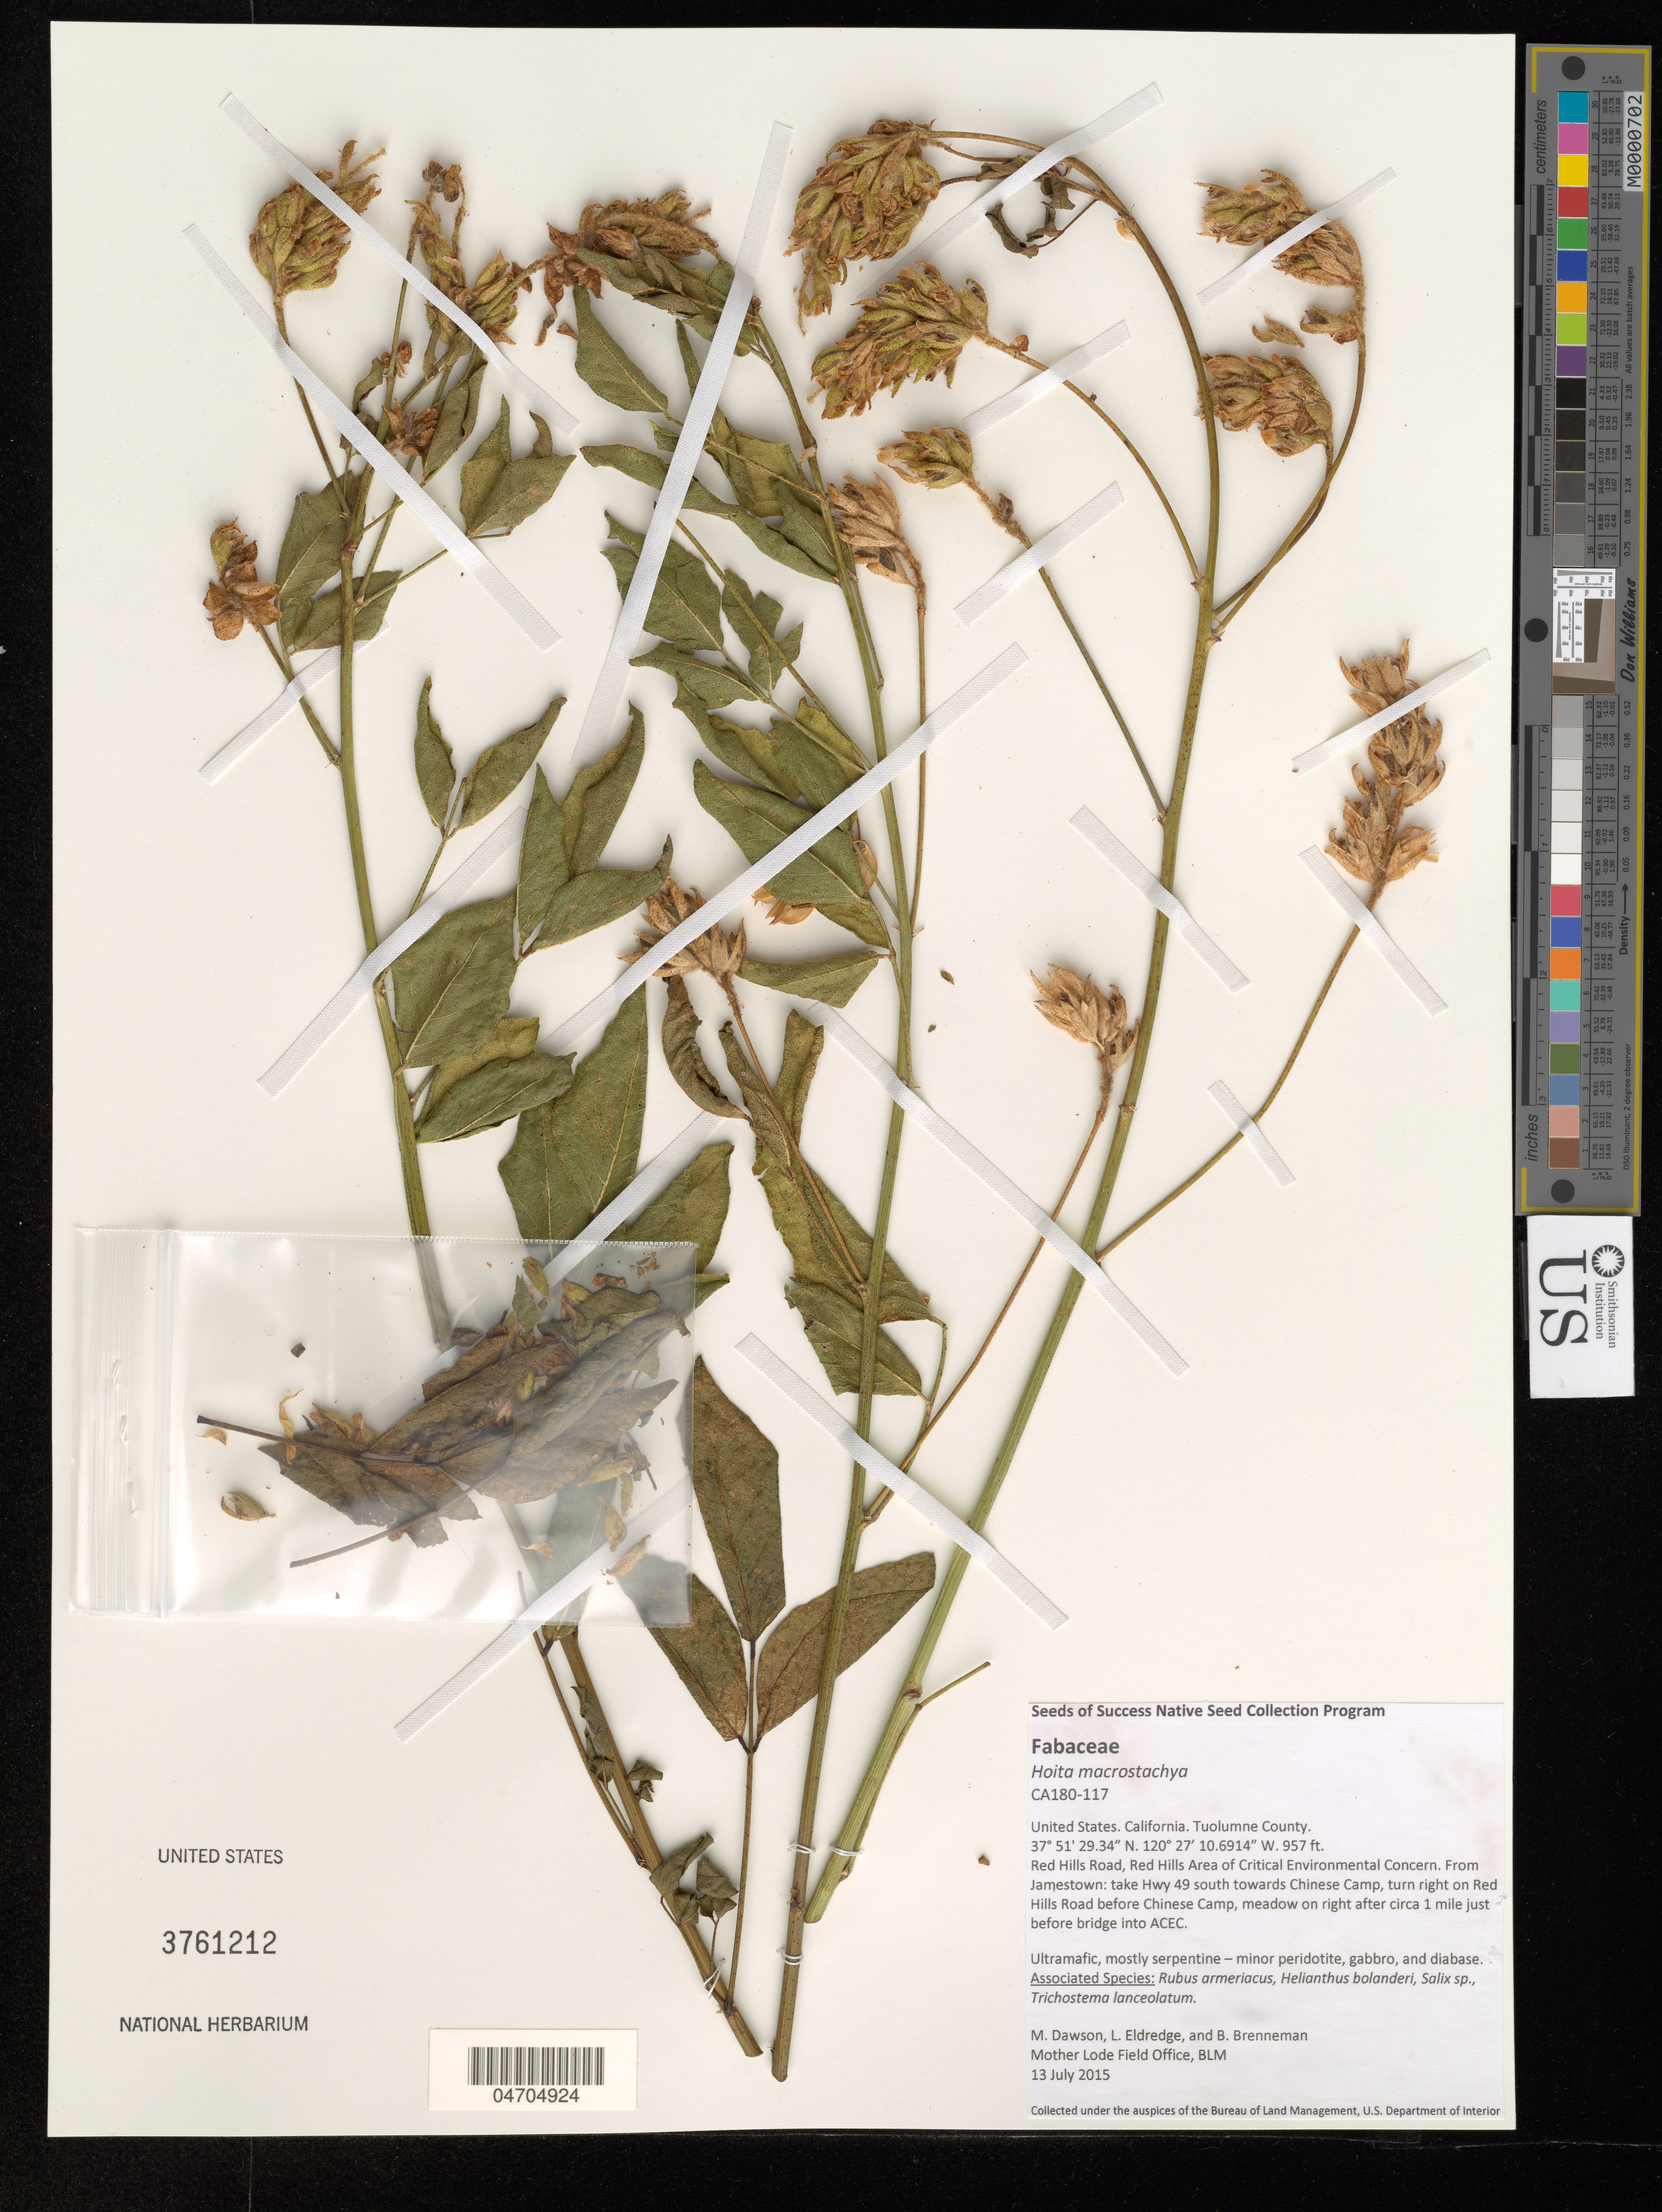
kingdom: Plantae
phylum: Tracheophyta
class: Magnoliopsida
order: Fabales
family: Fabaceae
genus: Hoita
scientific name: Hoita macrostachya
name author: (DC.) Rydb.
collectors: M. Dawson, L. Eldredge & B. Brenneman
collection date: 2015-07-13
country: United States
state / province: California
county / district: Tuolumne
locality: Tuolumne County. Red Hills Road, Red Hills Area of Critical Environmental Concern. From Jamestown: take Hwy 49 south towards Chinese Camp, turn right on Red Hills Road before Chinese Camp, meadow on right after circa 1 mile just before bridge into ACEC.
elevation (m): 292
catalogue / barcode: US 3761212